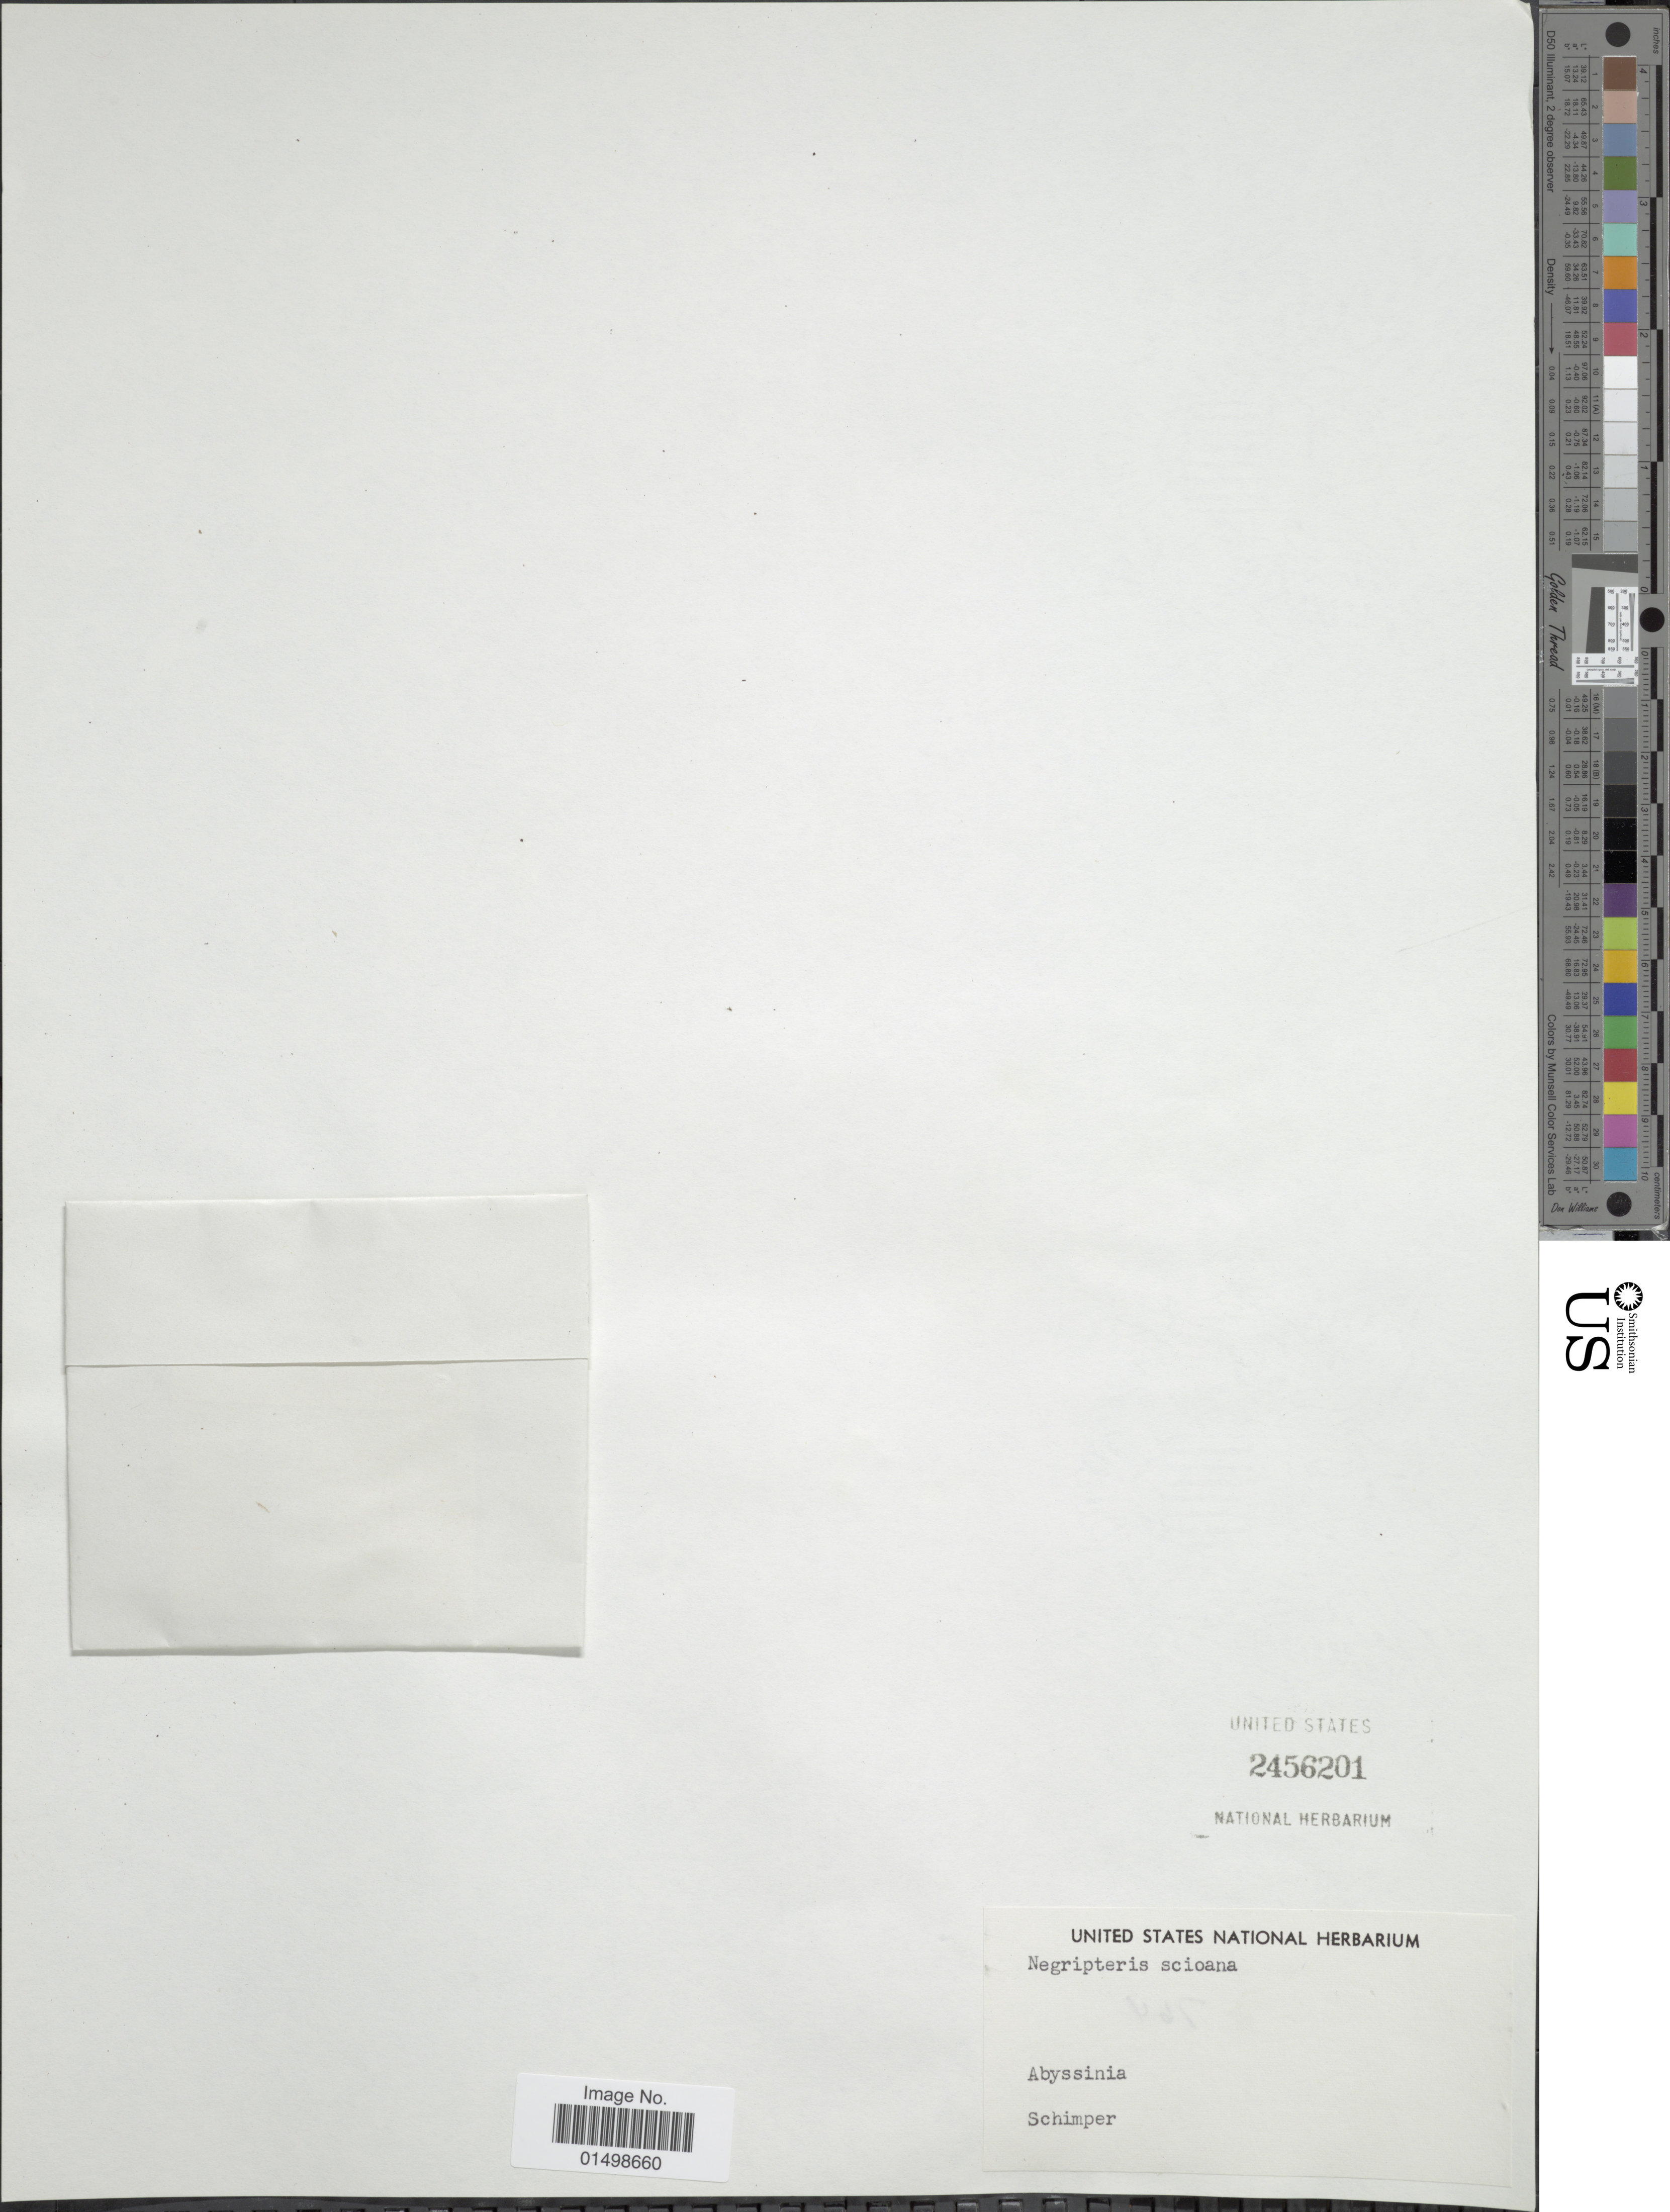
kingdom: Plantae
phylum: Tracheophyta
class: Polypodiopsida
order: Polypodiales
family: Pteridaceae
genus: Aleuritopteris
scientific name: Aleuritopteris sp.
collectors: -. Schimper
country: Eritrea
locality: Abyssinia.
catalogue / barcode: US 2456201